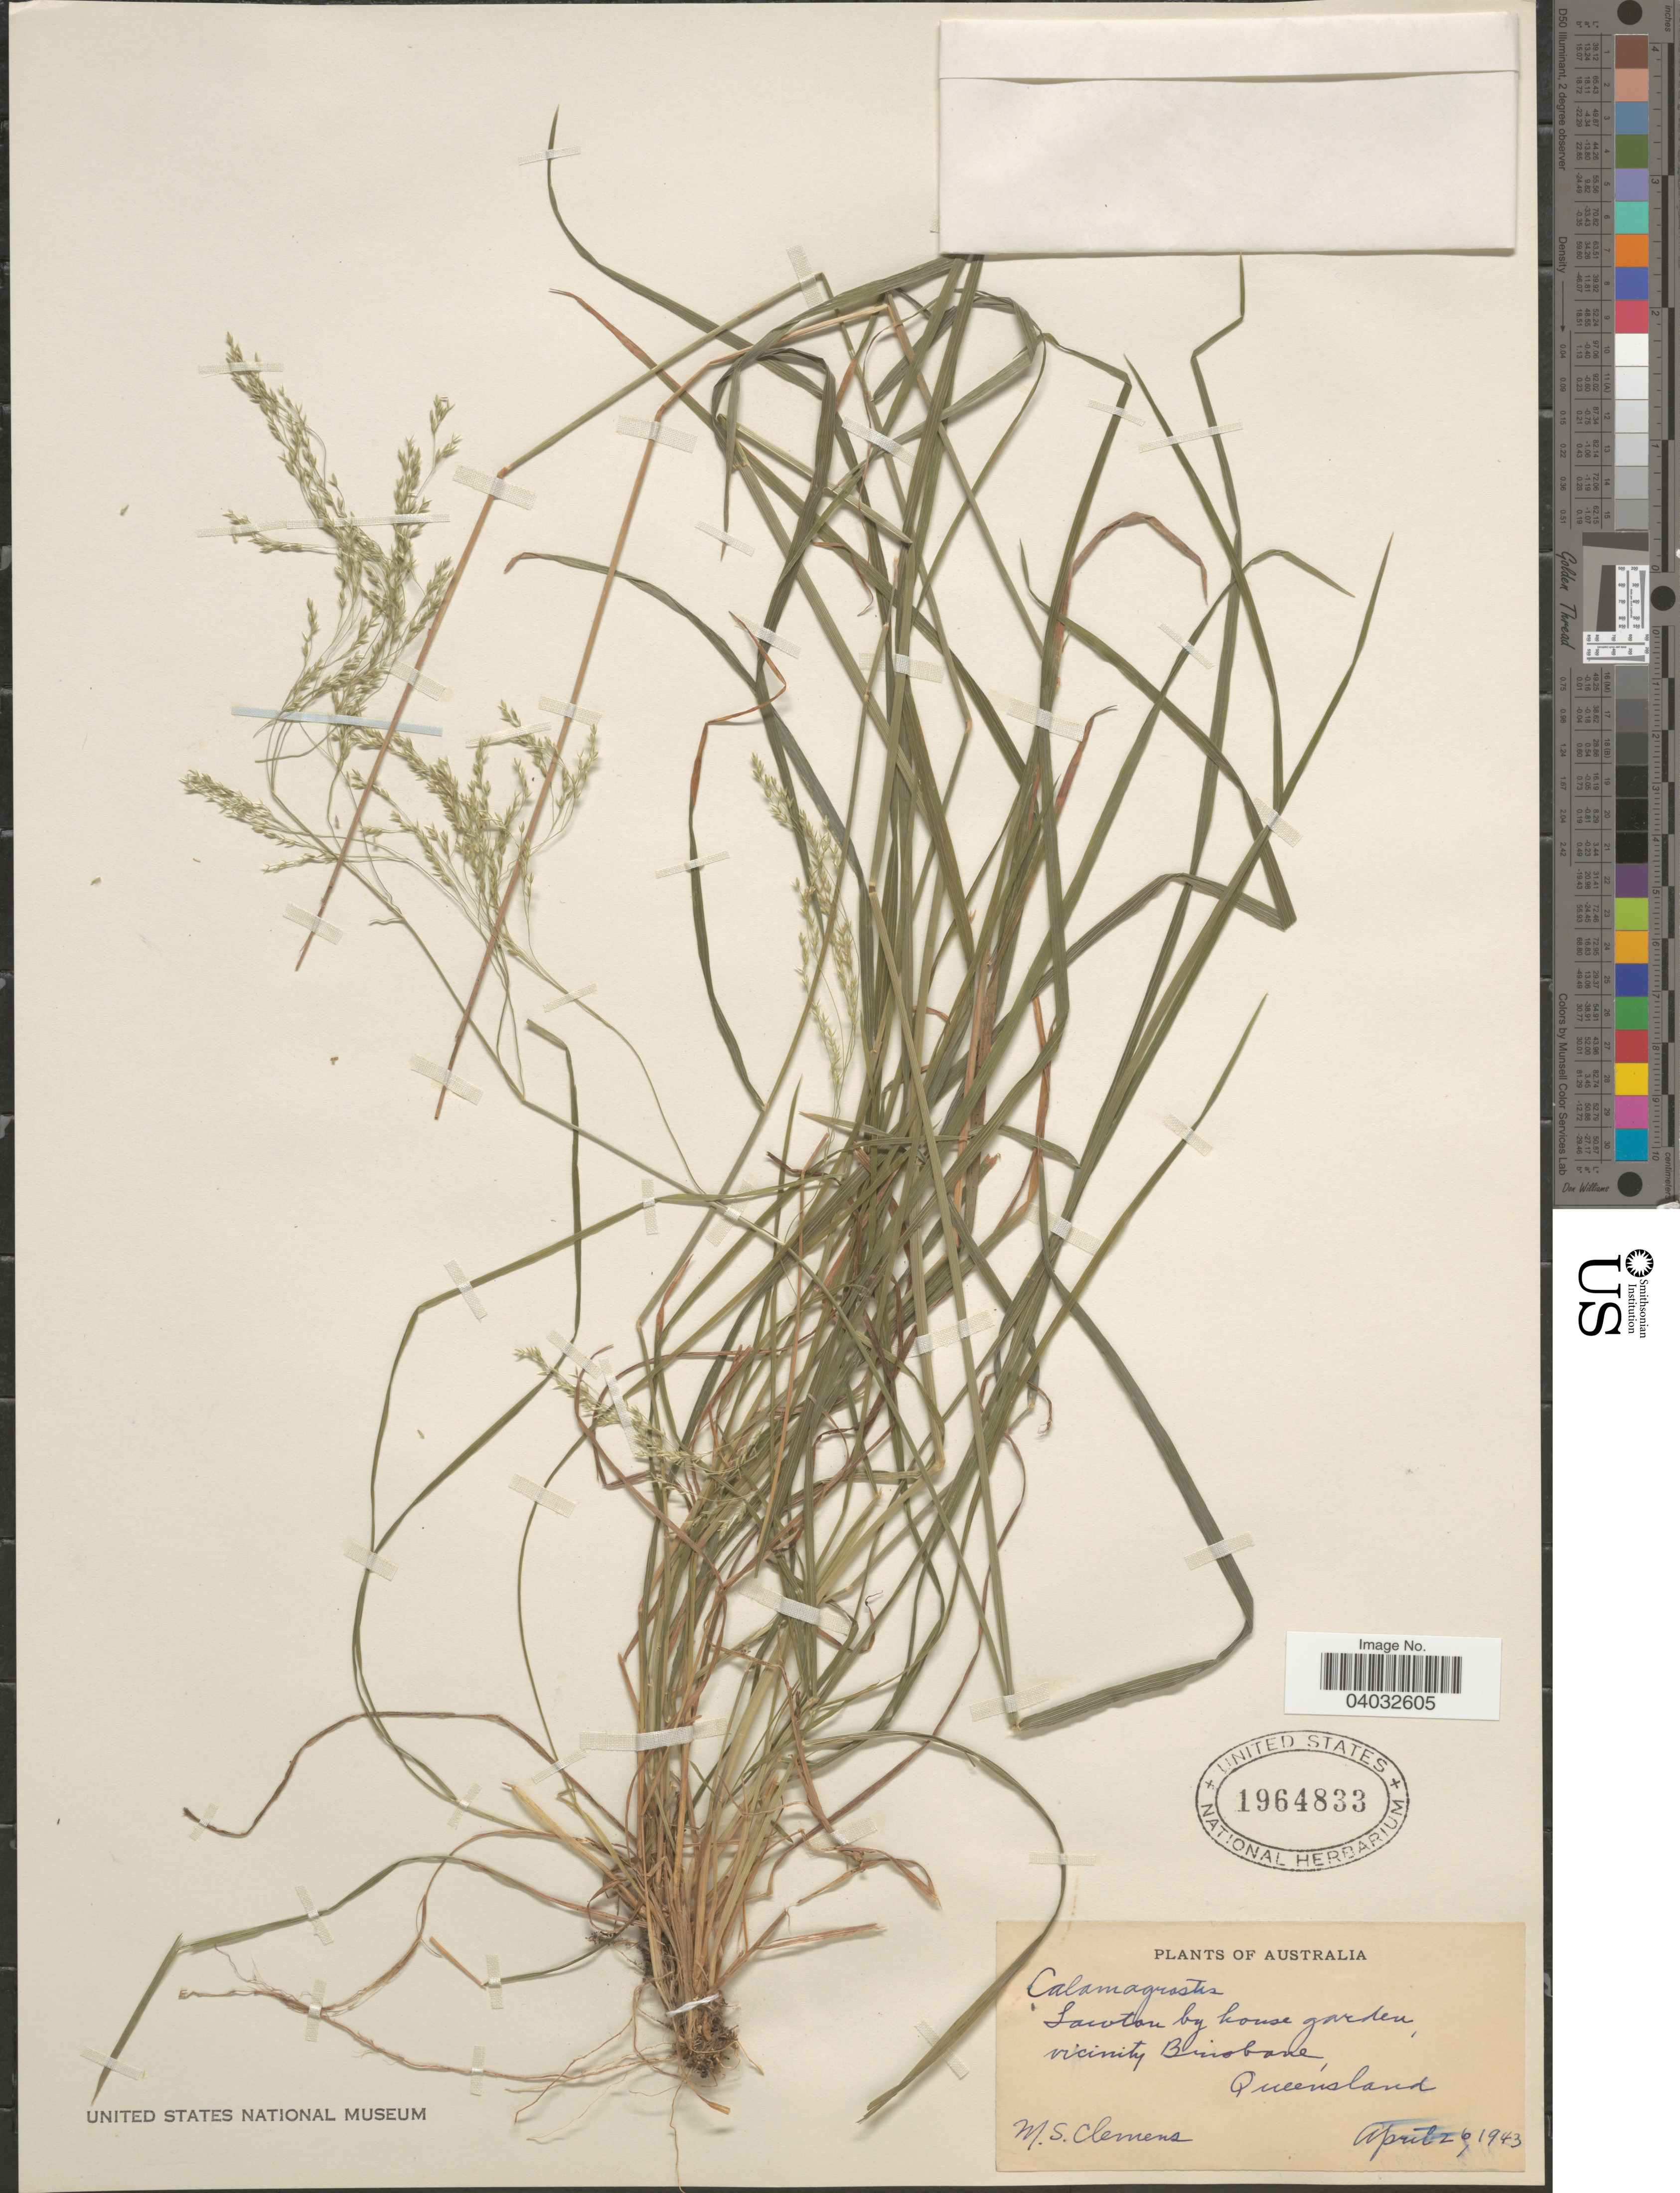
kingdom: Plantae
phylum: Tracheophyta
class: Liliopsida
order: Poales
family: Poaceae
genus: Calamagrostis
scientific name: Calamagrostis sp.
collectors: M. S. Clemens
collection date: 1943-04-26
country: Australia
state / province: Queensland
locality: Sawton by house garden, vicinity Brisbane.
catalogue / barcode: US 1964833